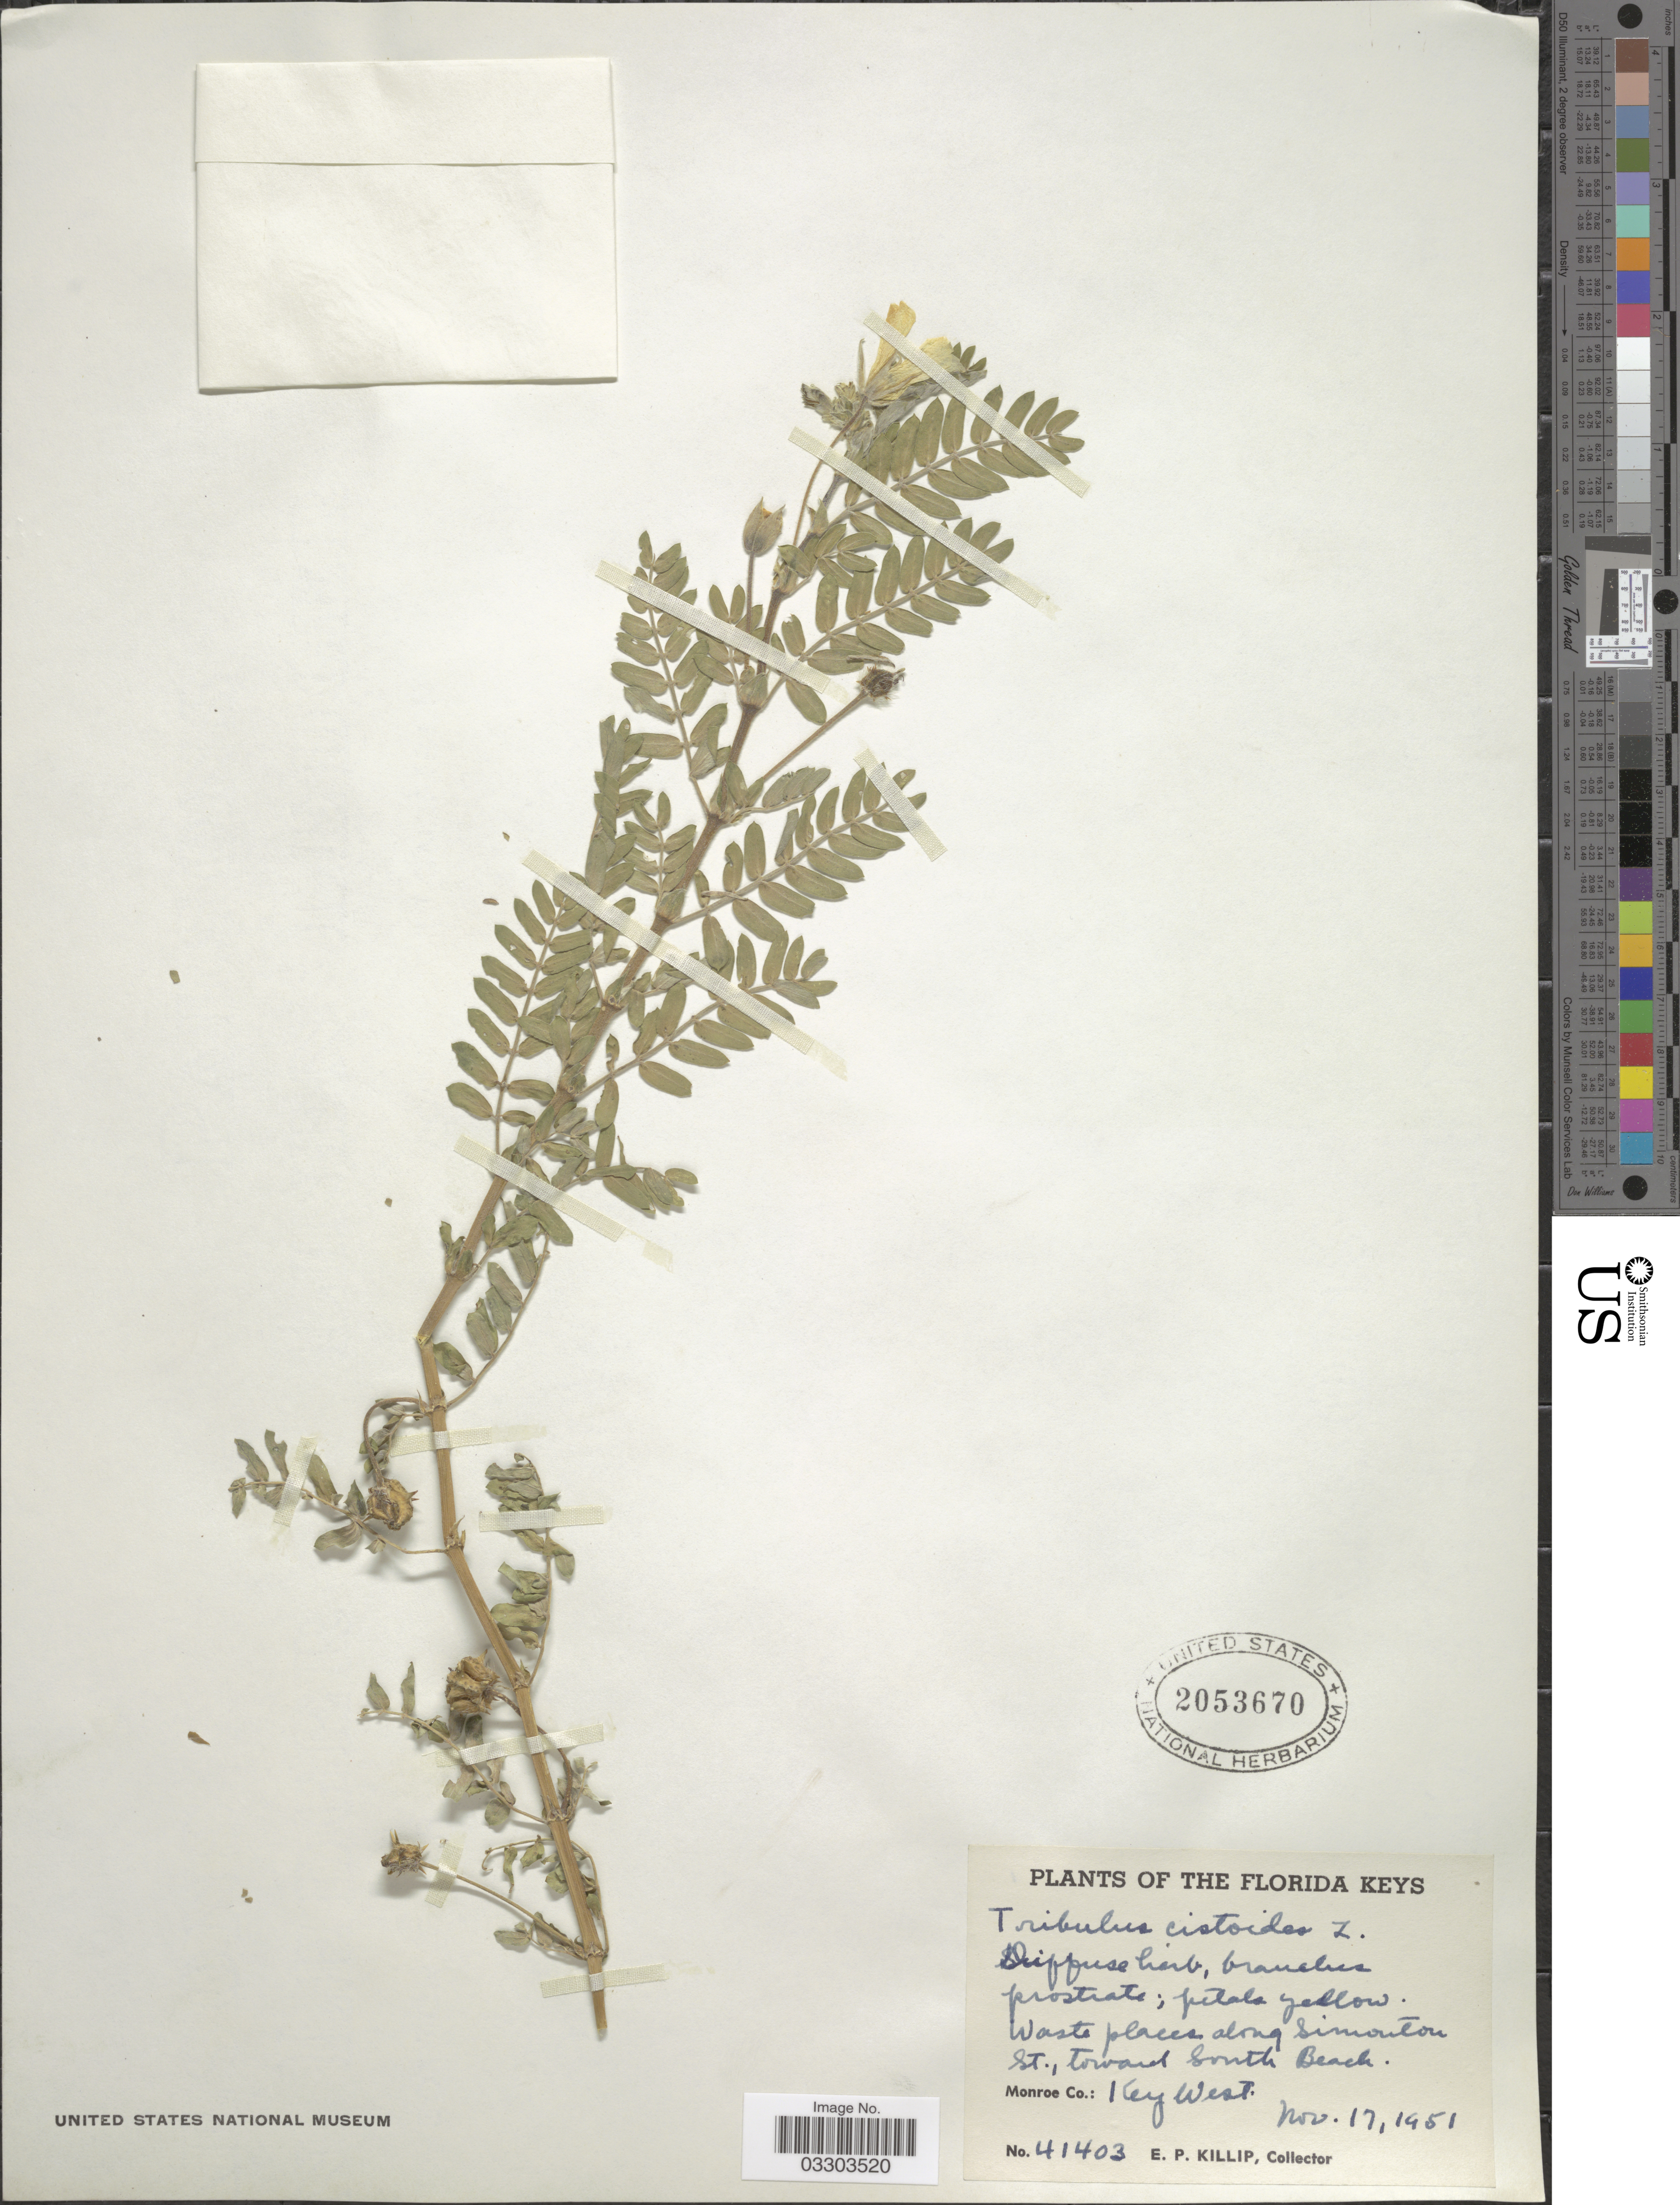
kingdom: Plantae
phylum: Tracheophyta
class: Magnoliopsida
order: Zygophyllales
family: Zygophyllaceae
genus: Tribulus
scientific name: Tribulus cistoides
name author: L.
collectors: E. P. Killip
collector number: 41403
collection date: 1951-11-17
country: United States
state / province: Florida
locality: The Florida Keys. Along Simonton St., toward South beach. Monroe Co.: Key West.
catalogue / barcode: US 2053670